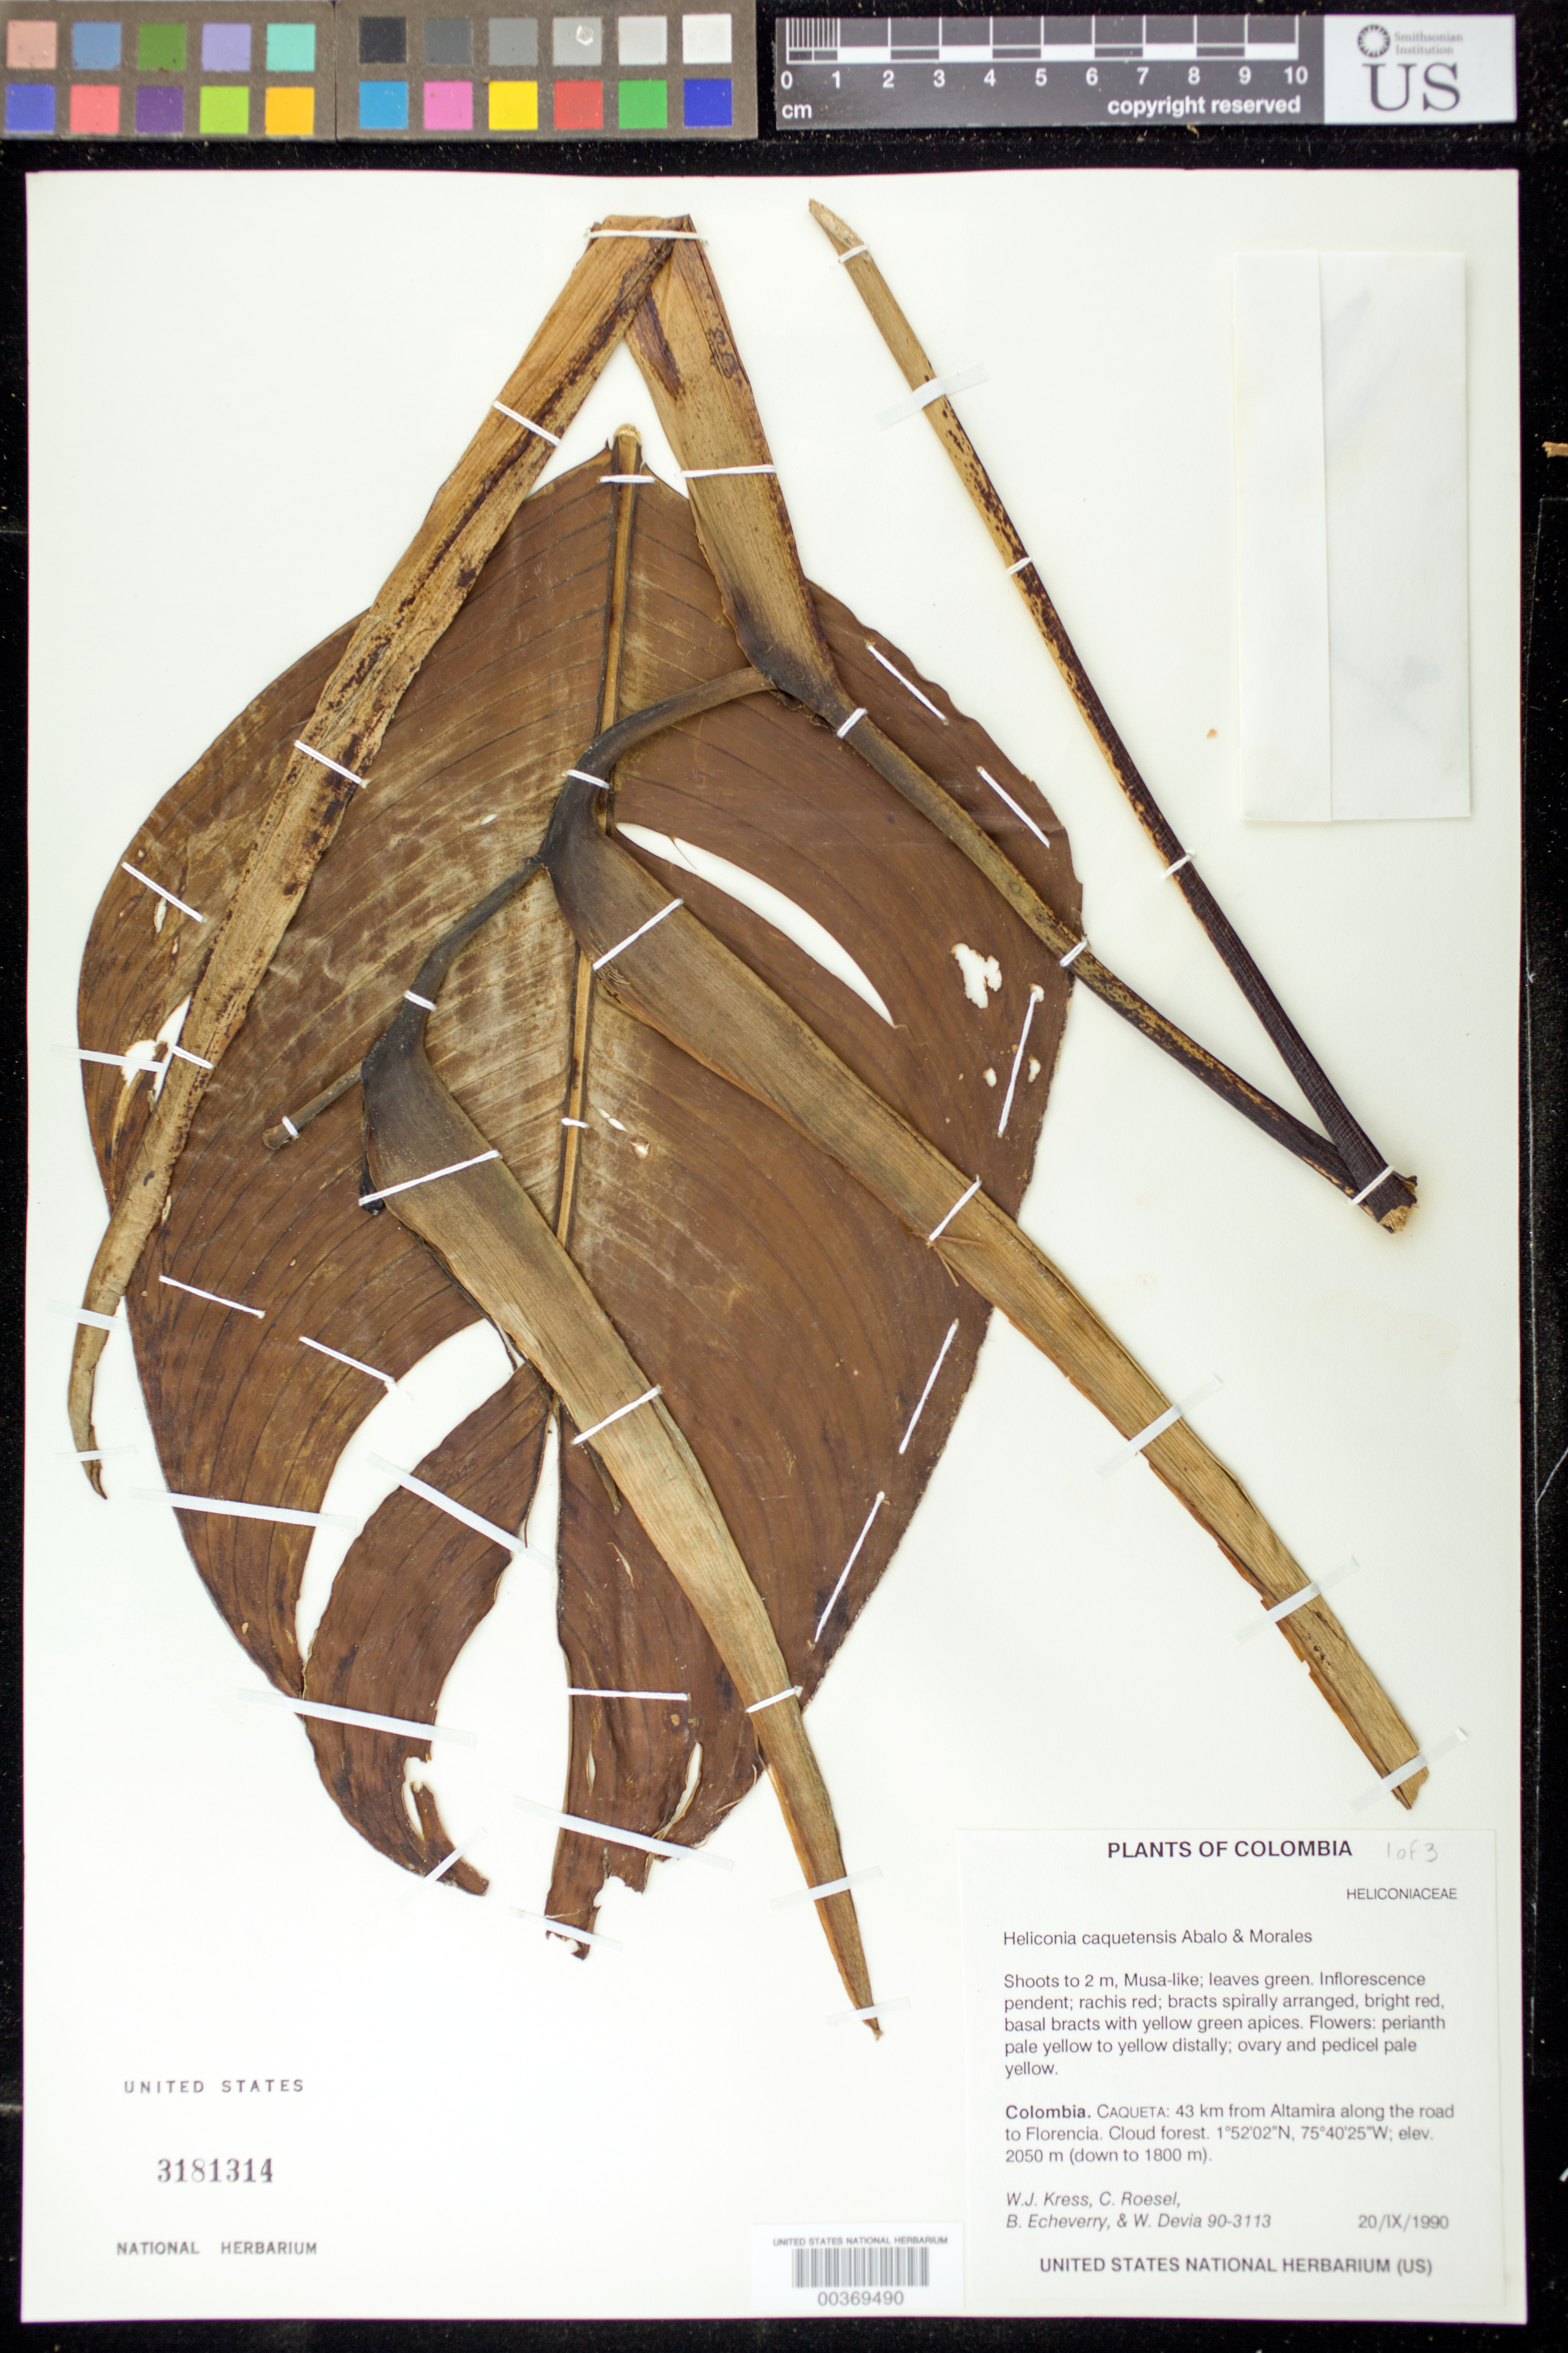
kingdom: Plantae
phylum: Tracheophyta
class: Liliopsida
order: Zingiberales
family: Heliconiaceae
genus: Heliconia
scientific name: Heliconia caquetensis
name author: Abalo & G. Morales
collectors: W. J. Kress, C. S. Roesel, B. Echeverry & W. Devia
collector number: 90-3113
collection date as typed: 20 Sep 1990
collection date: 1990-09-20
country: Colombia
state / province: Caquetá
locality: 43 km from Altamira along road to Florencia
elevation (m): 1800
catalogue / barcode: US 3181314